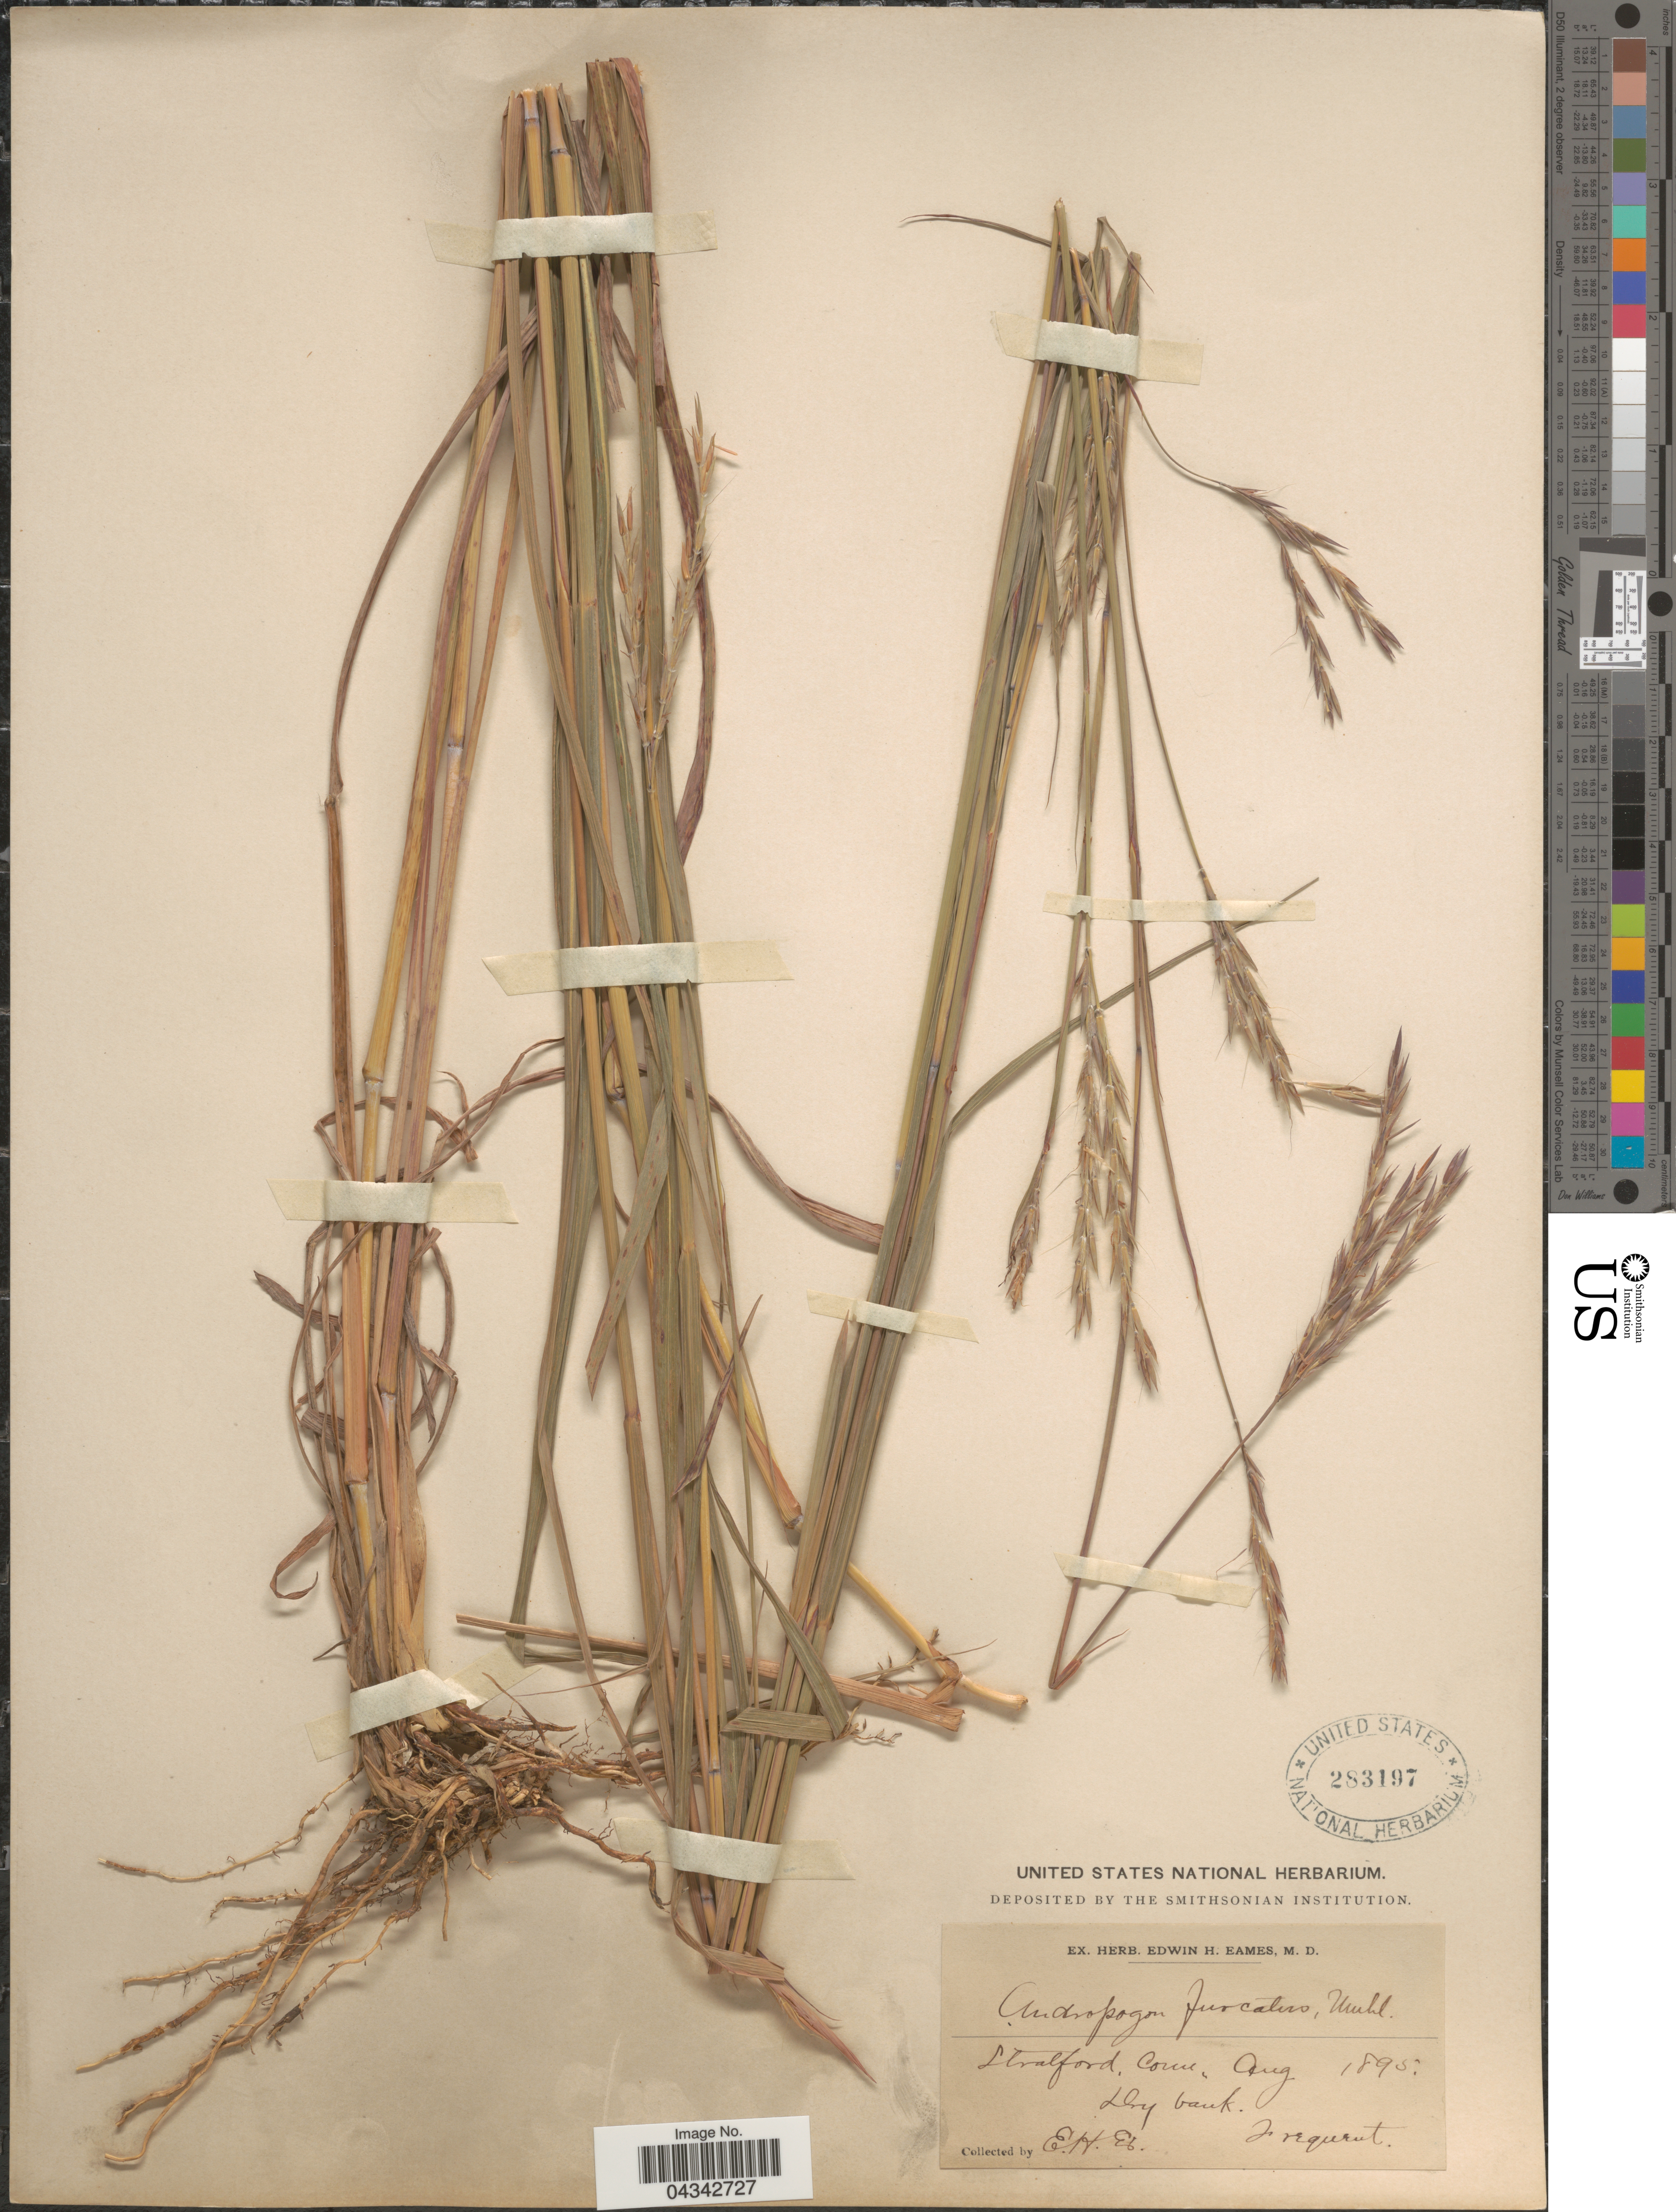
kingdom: Plantae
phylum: Tracheophyta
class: Liliopsida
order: Poales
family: Poaceae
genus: Andropogon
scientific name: Andropogon gerardii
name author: Vitman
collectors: E. H. Eames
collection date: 1895-08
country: United States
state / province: Connecticut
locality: Stratford.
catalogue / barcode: US 283197